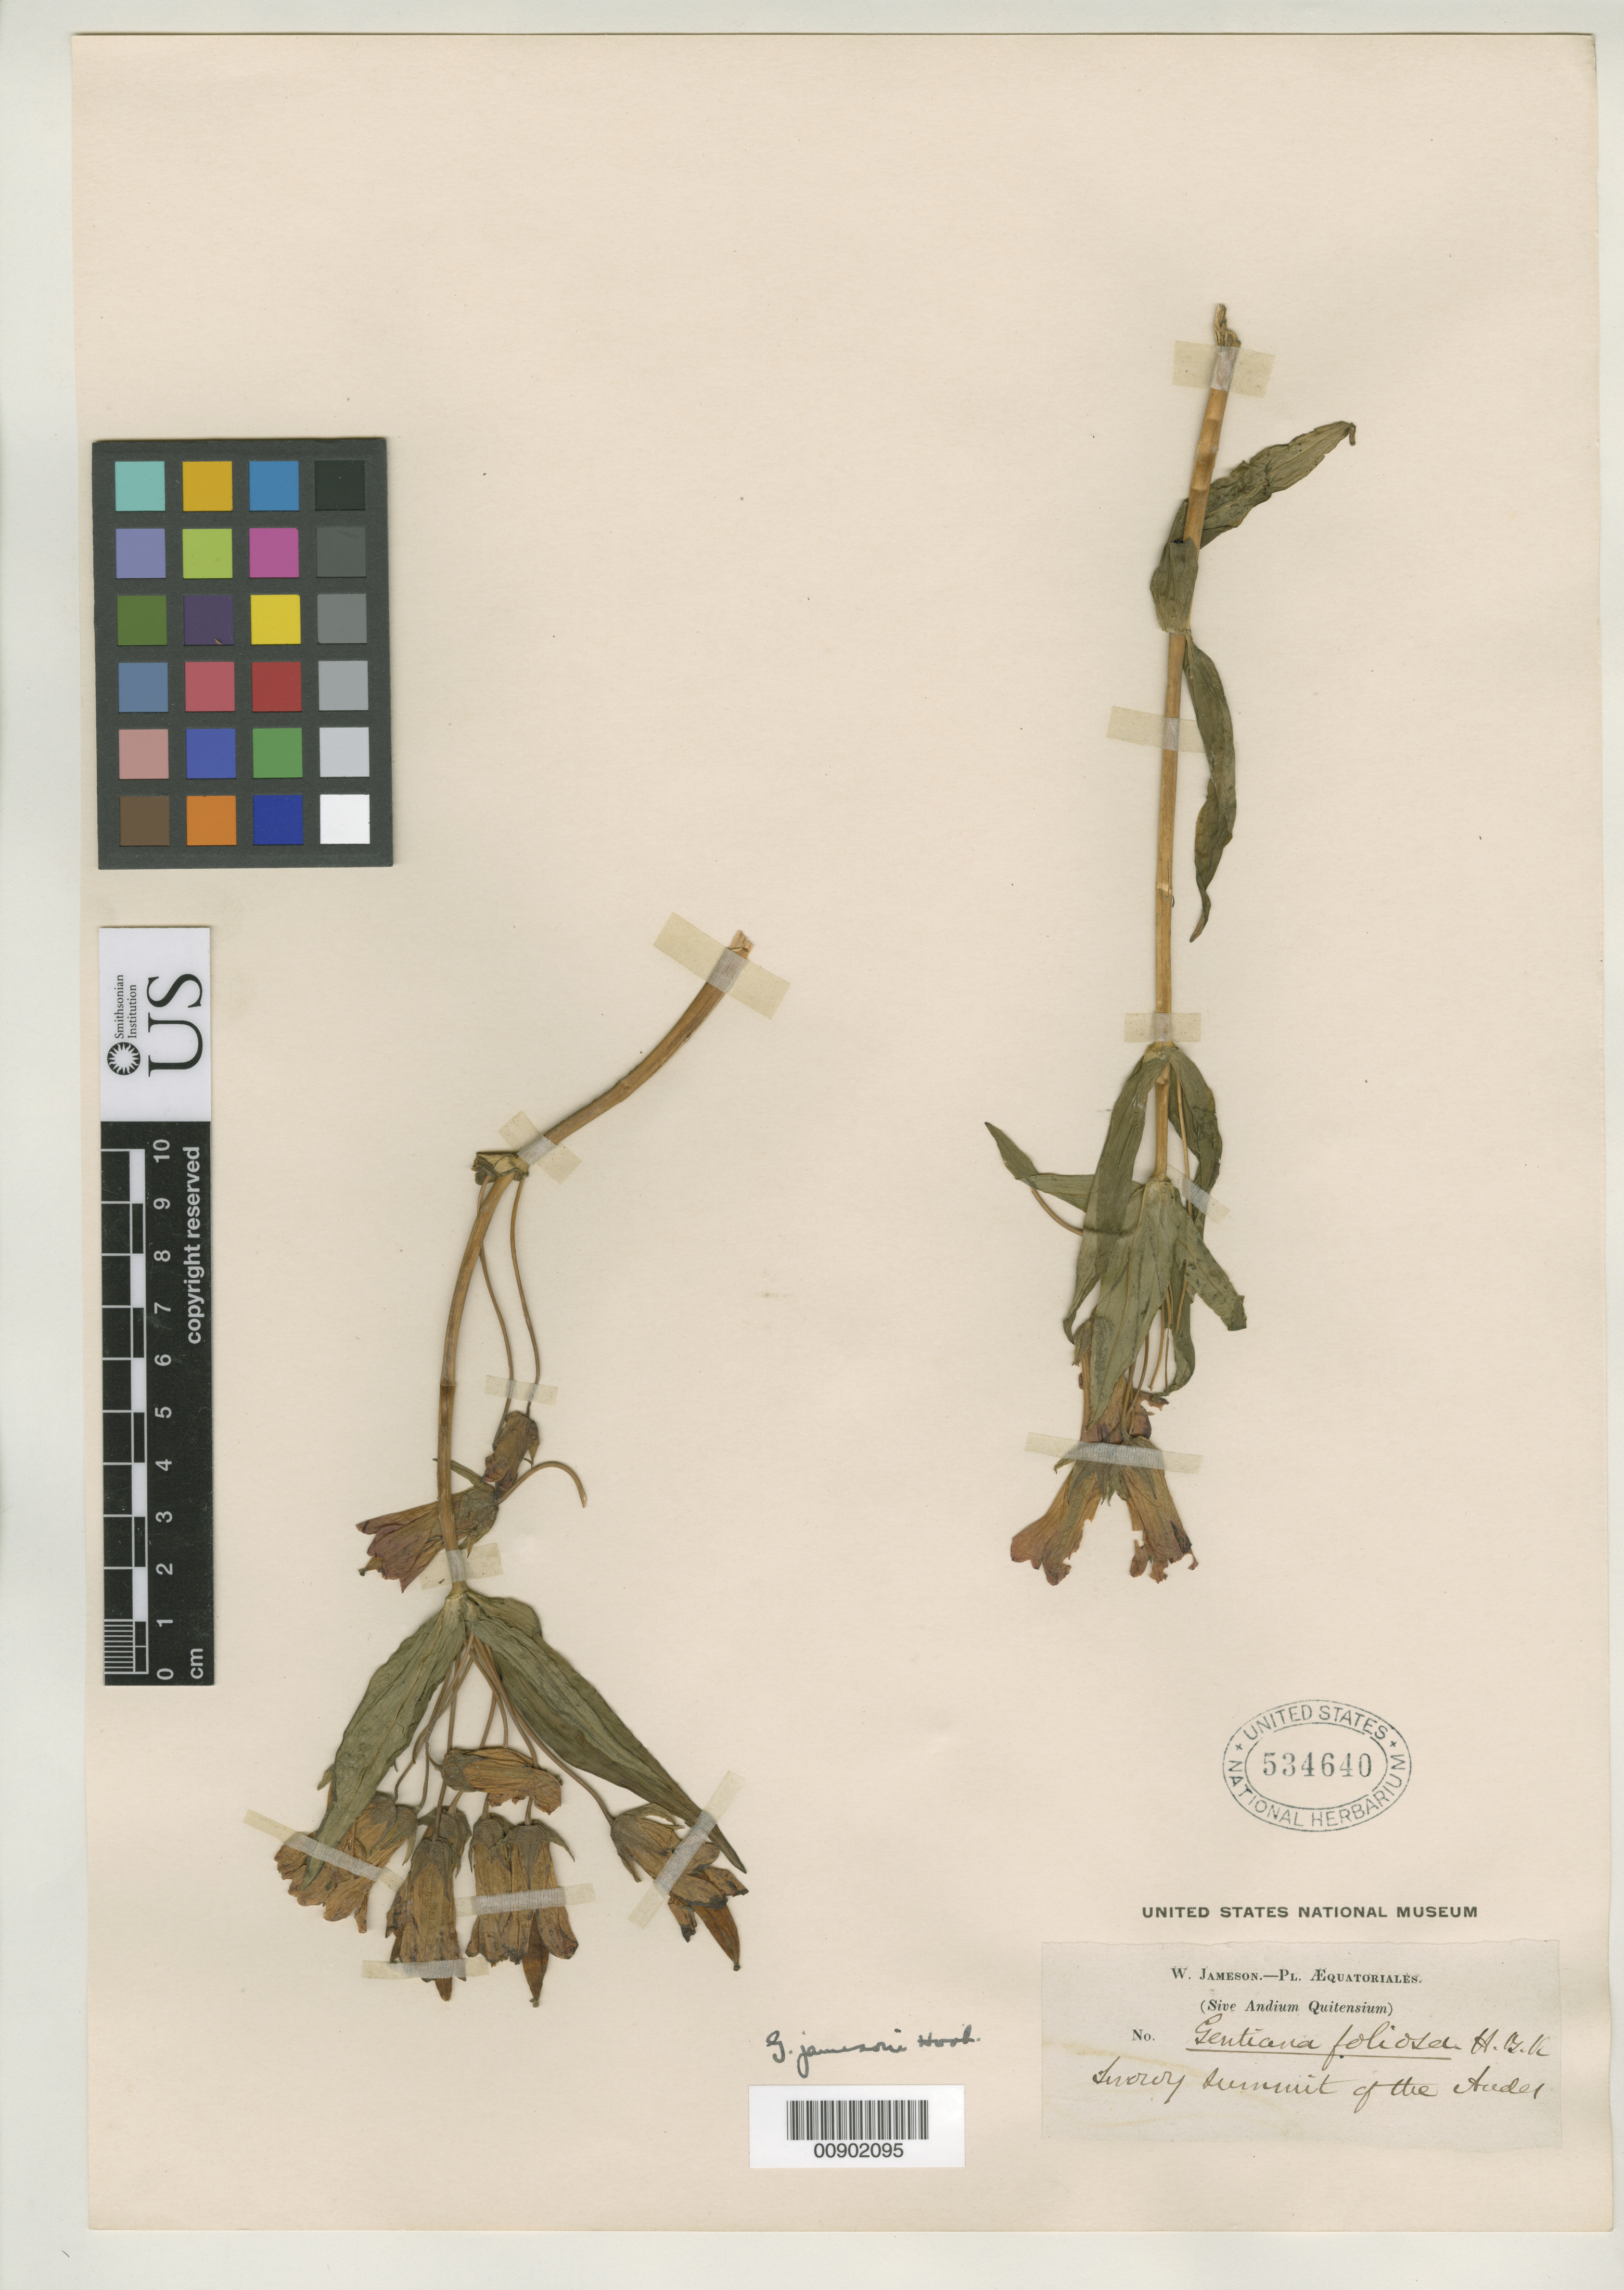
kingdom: Plantae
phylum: Tracheophyta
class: Magnoliopsida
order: Gentianales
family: Gentianaceae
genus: Gentiana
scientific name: Gentiana jamesonii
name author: Hook.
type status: Possible Isotype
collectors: W. Jameson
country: Ecuador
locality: Snowy summit of the Andes.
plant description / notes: Currently accepted name as cited by J.S. Pringle in Fl. Ecuador 53 [fam. 159A]: 43 (1995).; Type collection is Jameson 69 (holotype at K).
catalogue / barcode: US 534640